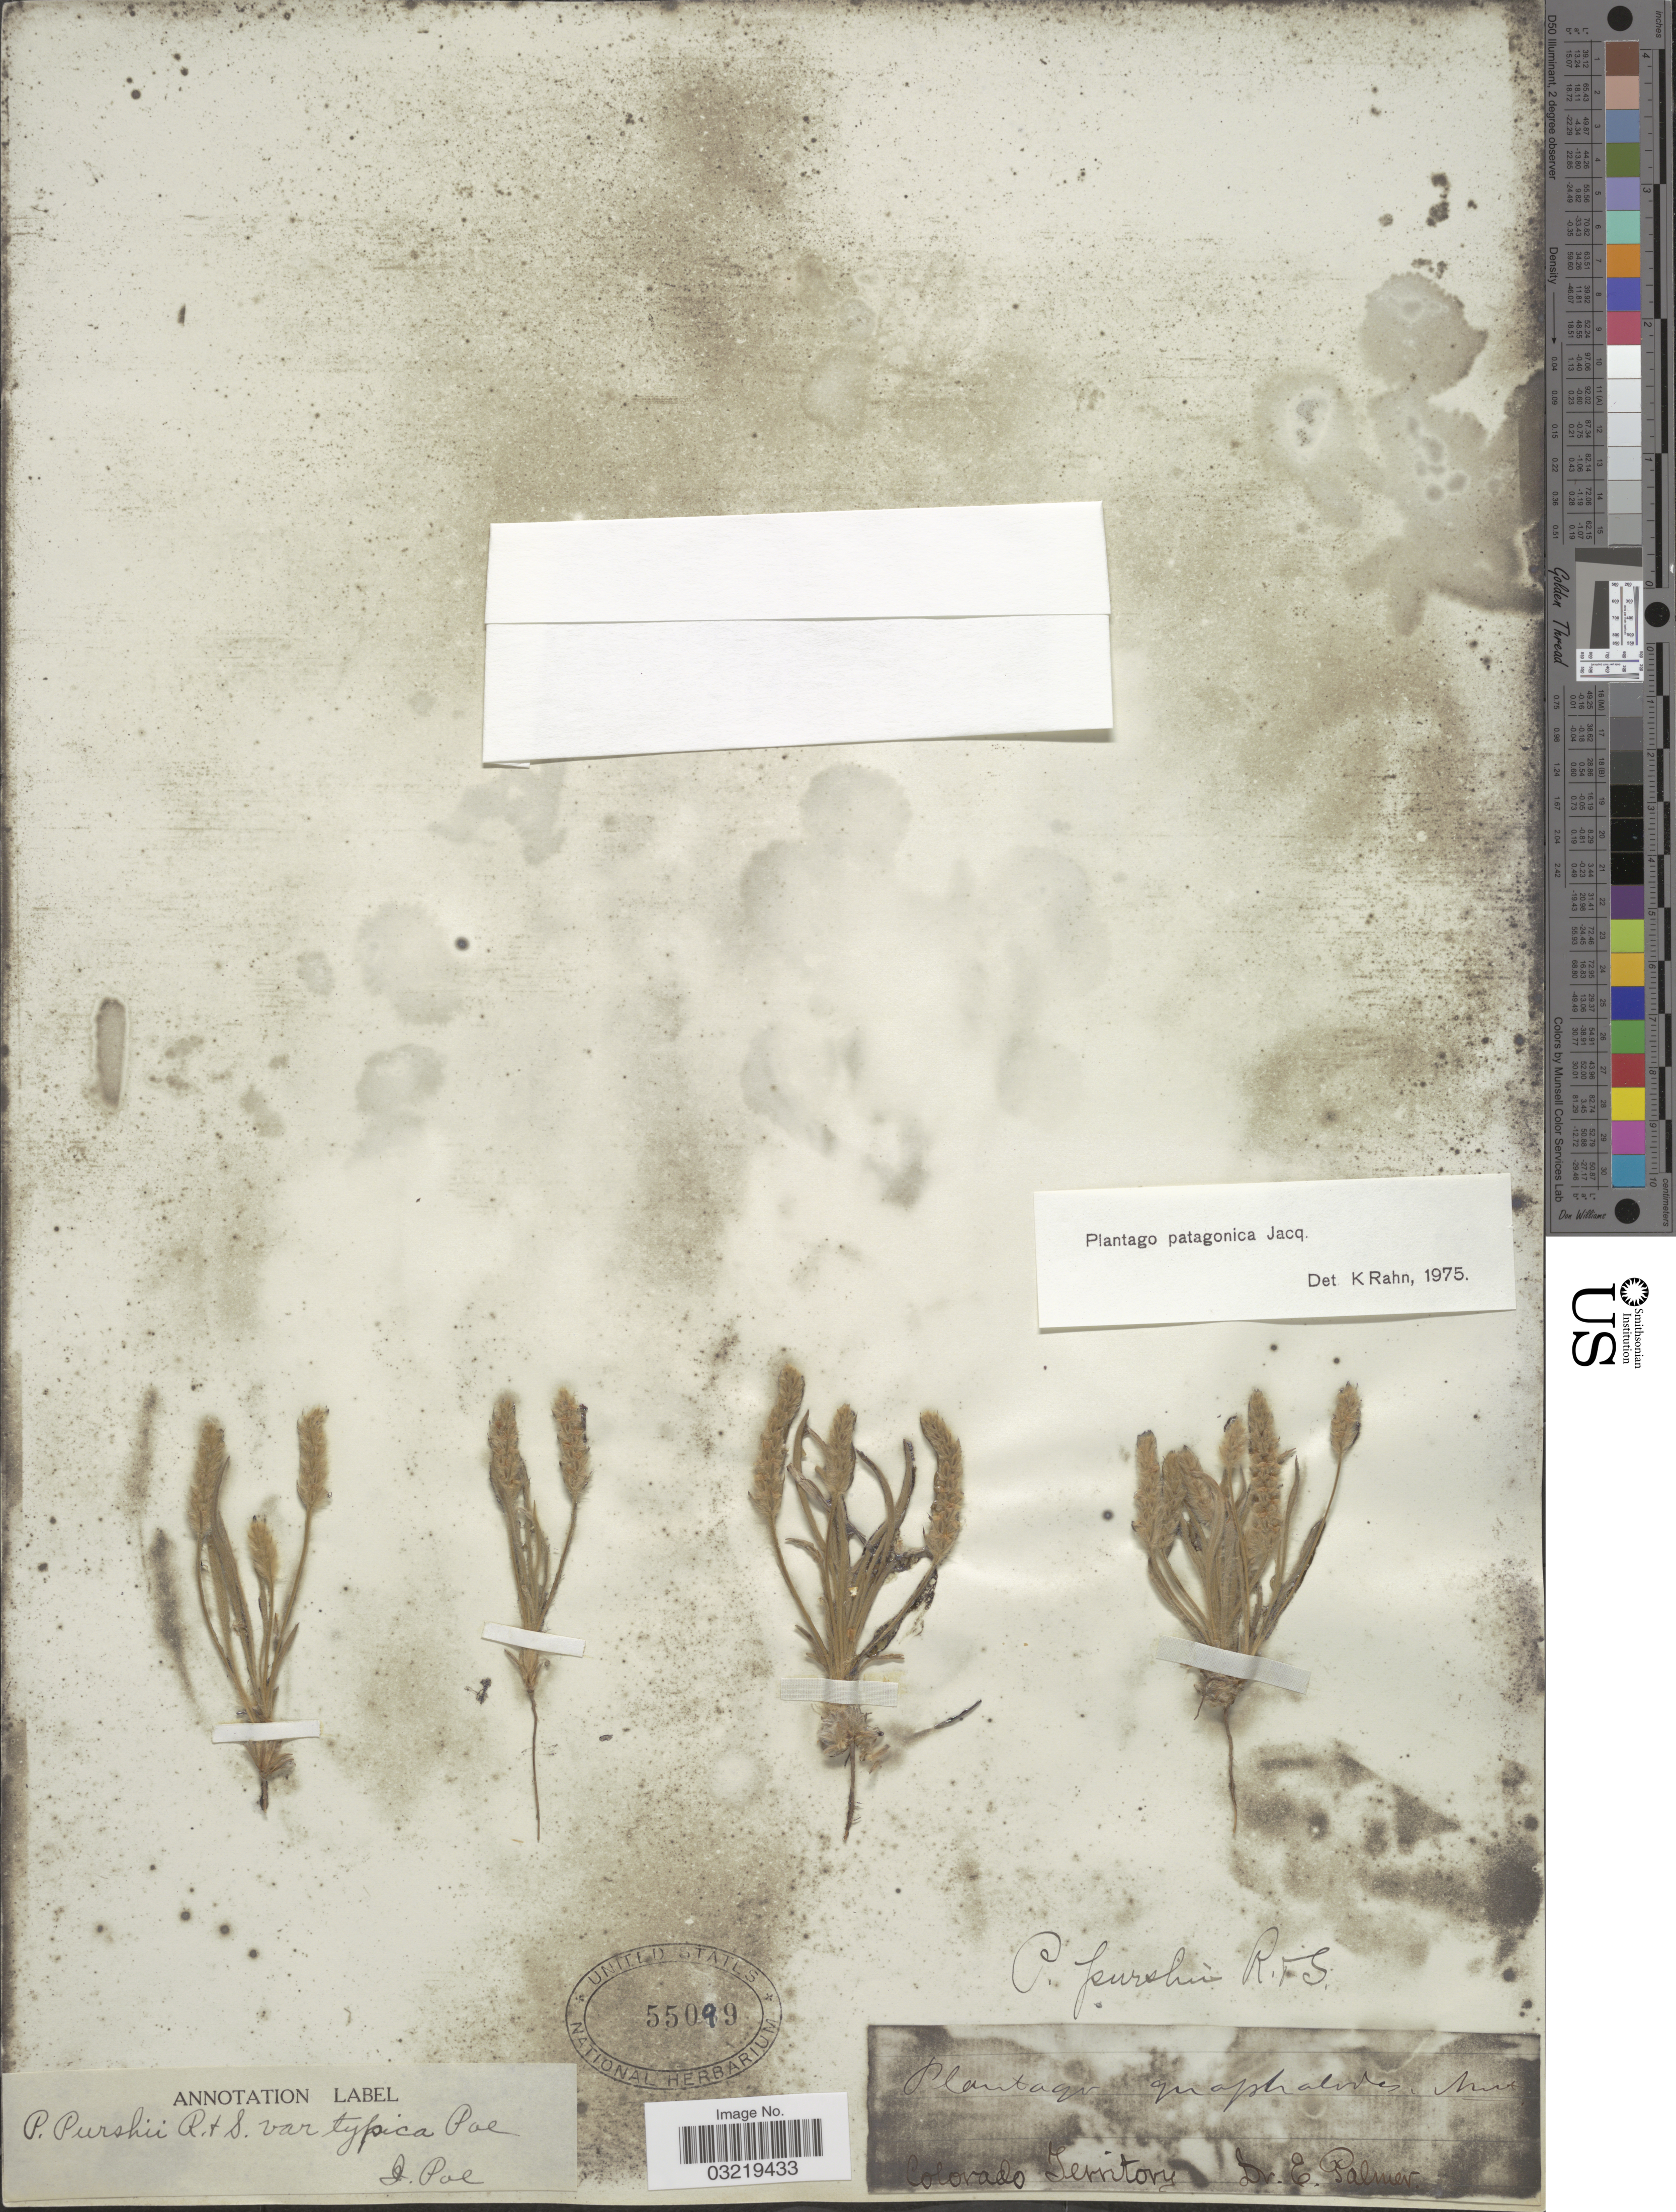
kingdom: Plantae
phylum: Tracheophyta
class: Magnoliopsida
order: Lamiales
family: Plantaginaceae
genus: Plantago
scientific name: Plantago patagonica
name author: Jacq.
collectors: E. Palmer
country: United States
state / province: Colorado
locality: Colorado Territory.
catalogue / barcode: US 55099